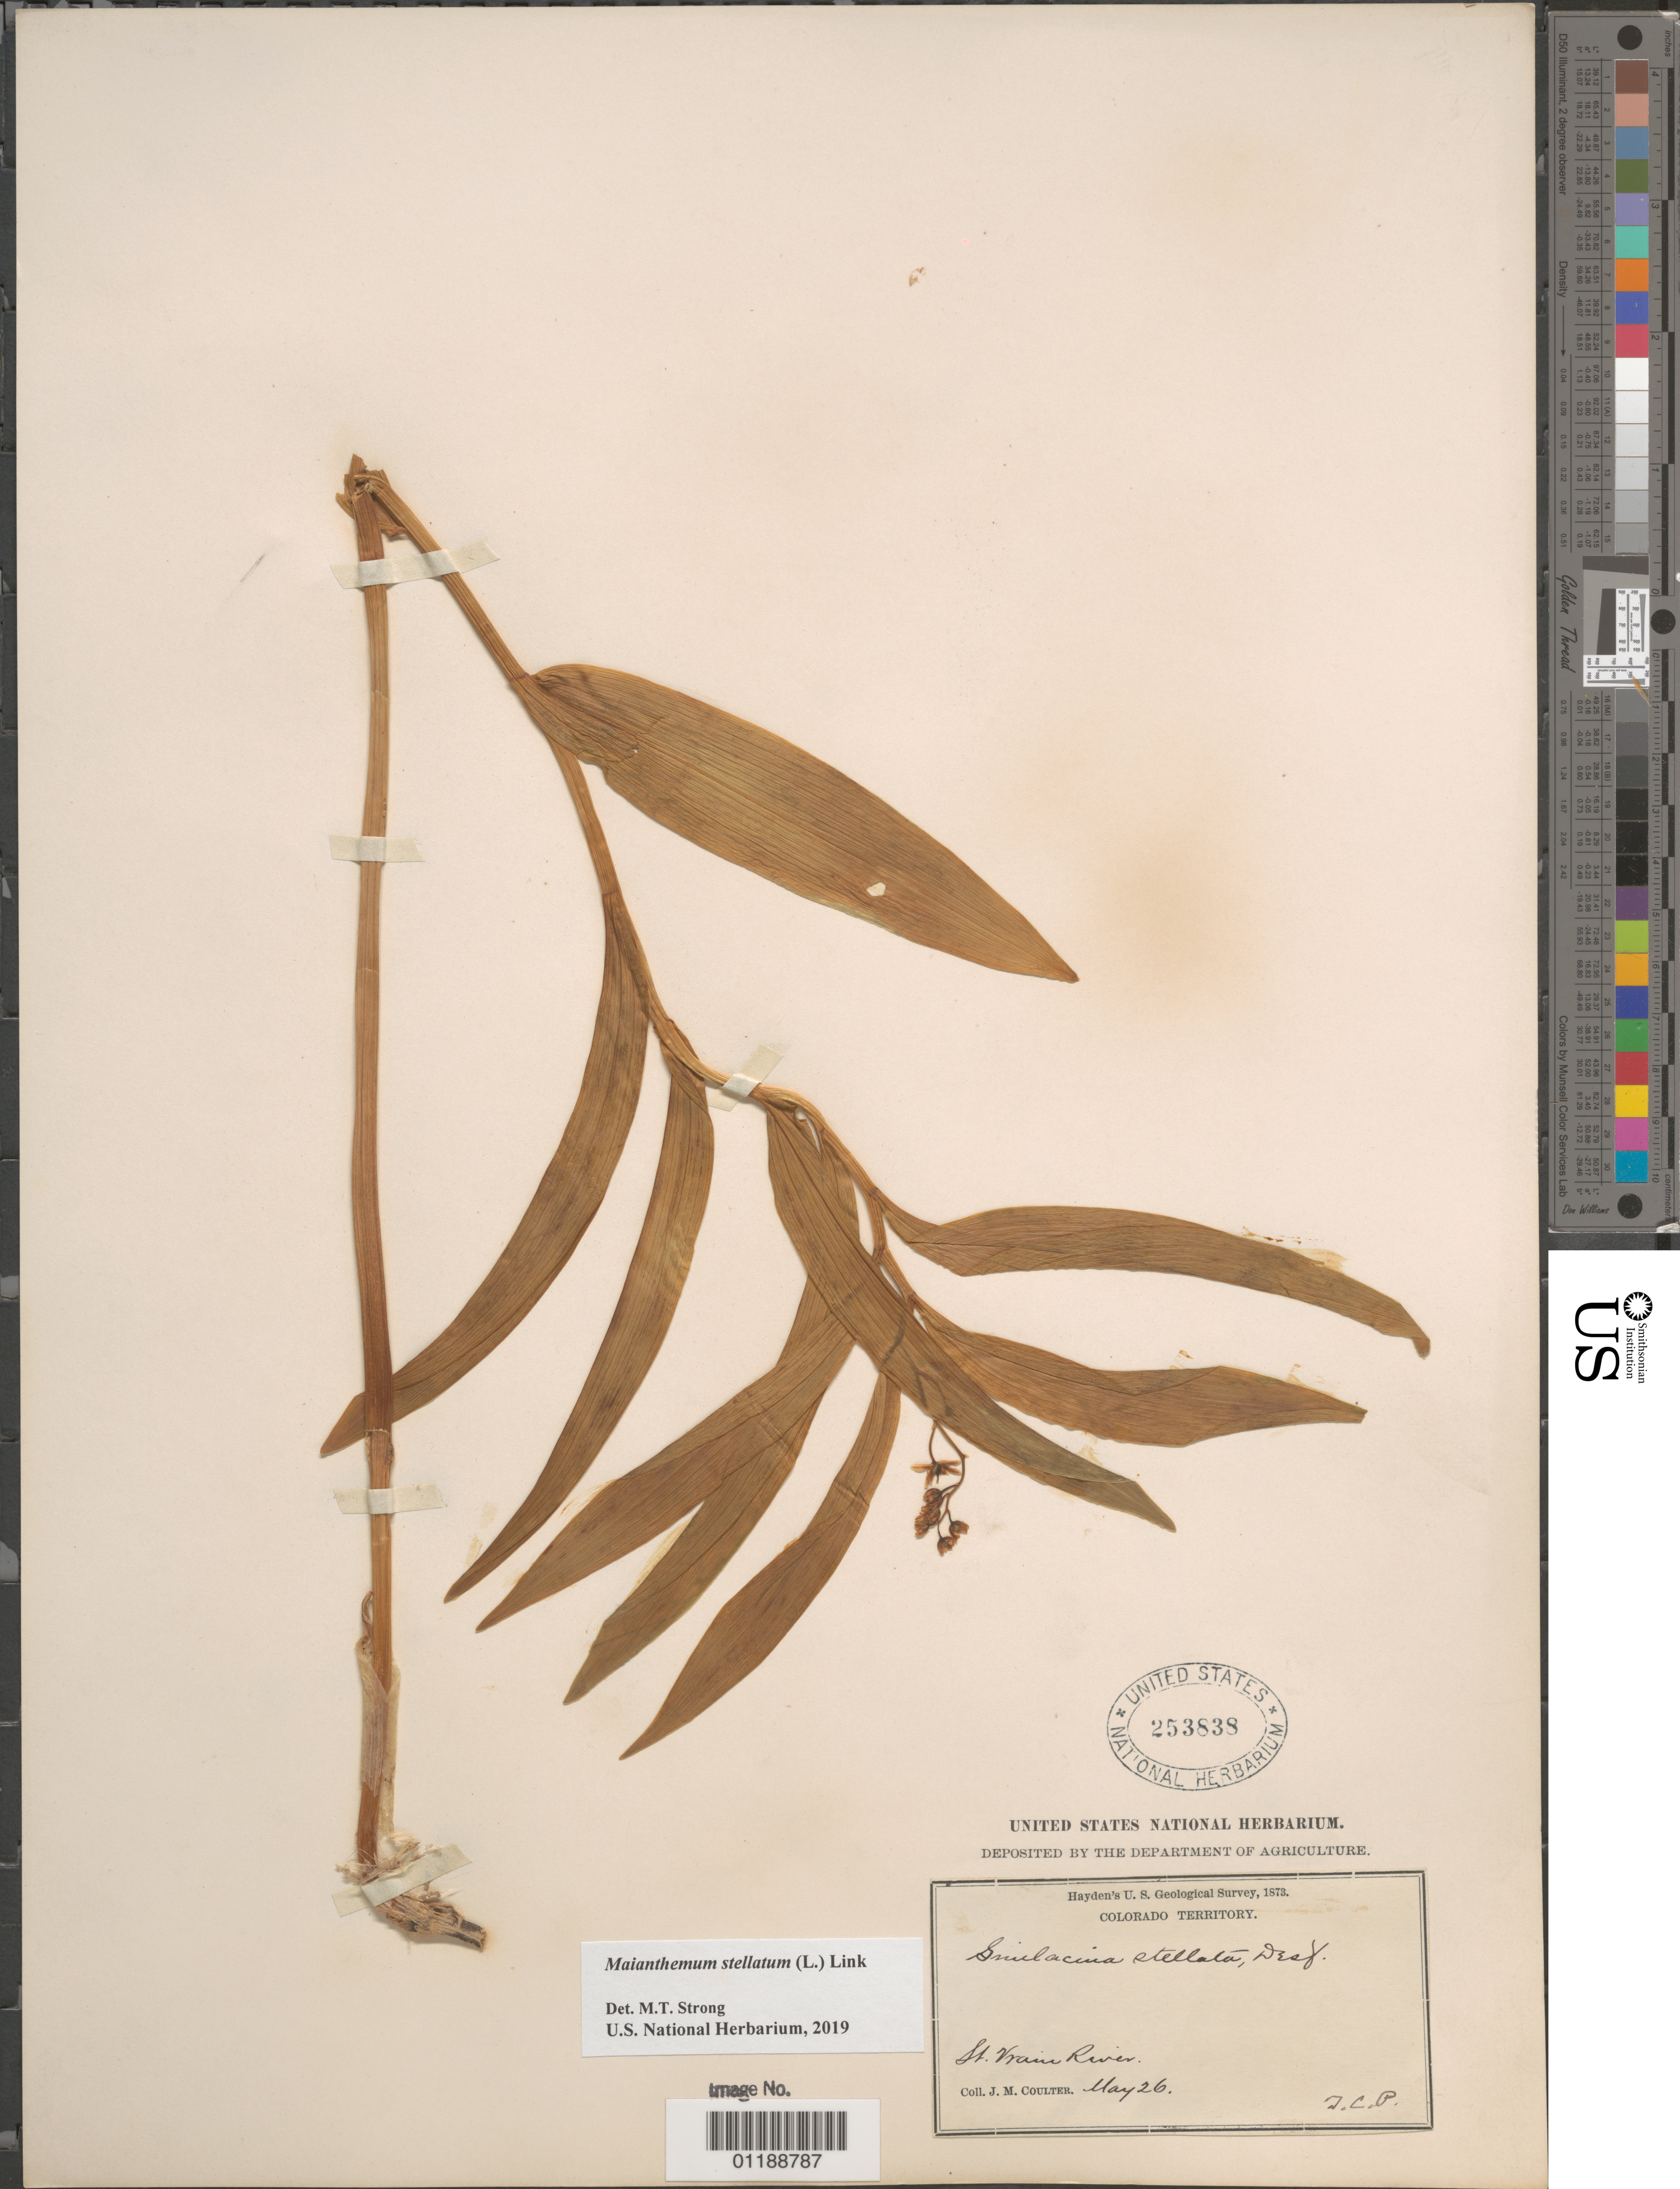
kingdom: Plantae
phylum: Tracheophyta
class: Liliopsida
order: Asparagales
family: Asparagaceae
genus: Maianthemum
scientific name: Maianthemum stellatum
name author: (L.) Link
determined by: Strong, Mark T., (BOT), Smithsonian Institution - National Museum of Natural History (UNITED STATES)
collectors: J. M. Coulter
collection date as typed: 26 May 1873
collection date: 1873-05-26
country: United States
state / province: Colorado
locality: St. Vrain River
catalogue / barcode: US 253838